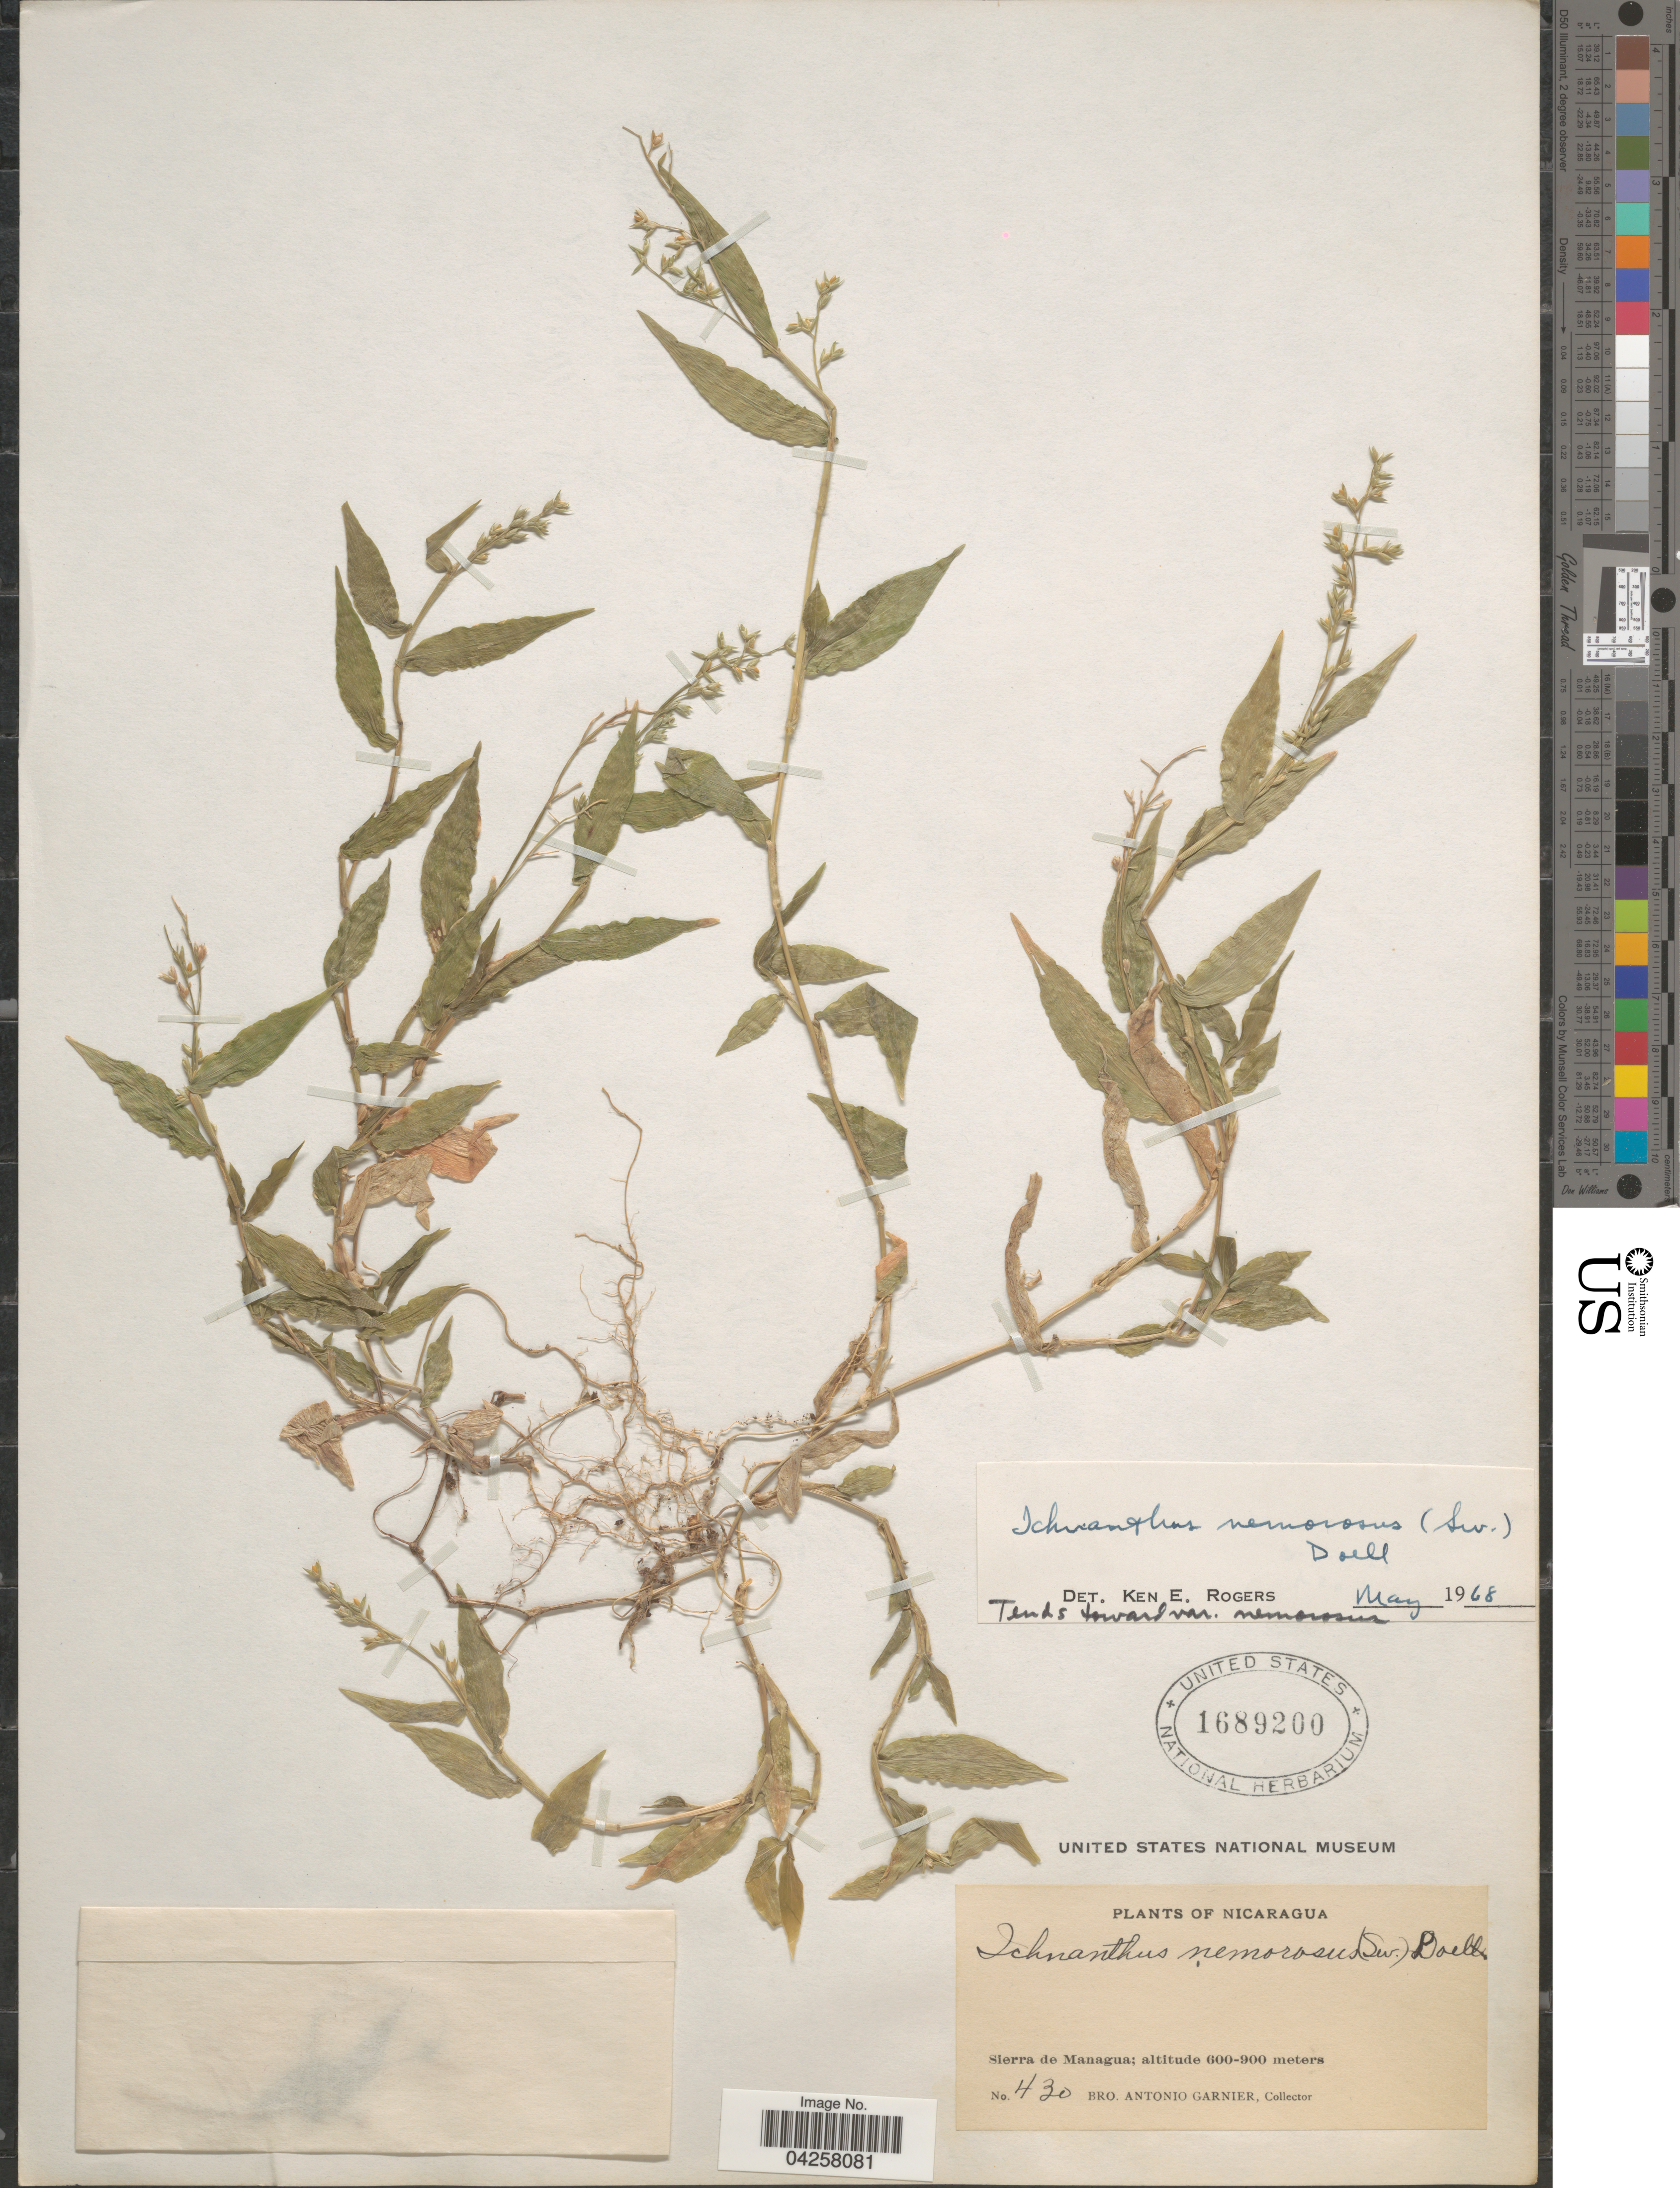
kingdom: Plantae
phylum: Tracheophyta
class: Liliopsida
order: Poales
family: Poaceae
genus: Hildaea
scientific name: Hildaea nemorosa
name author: (Sw.) C. Silva & R.P. Oliveira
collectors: Bro. A. Garnier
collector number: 430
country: Nicaragua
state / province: Managua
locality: Sierra de Managua.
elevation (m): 600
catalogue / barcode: US 1689200